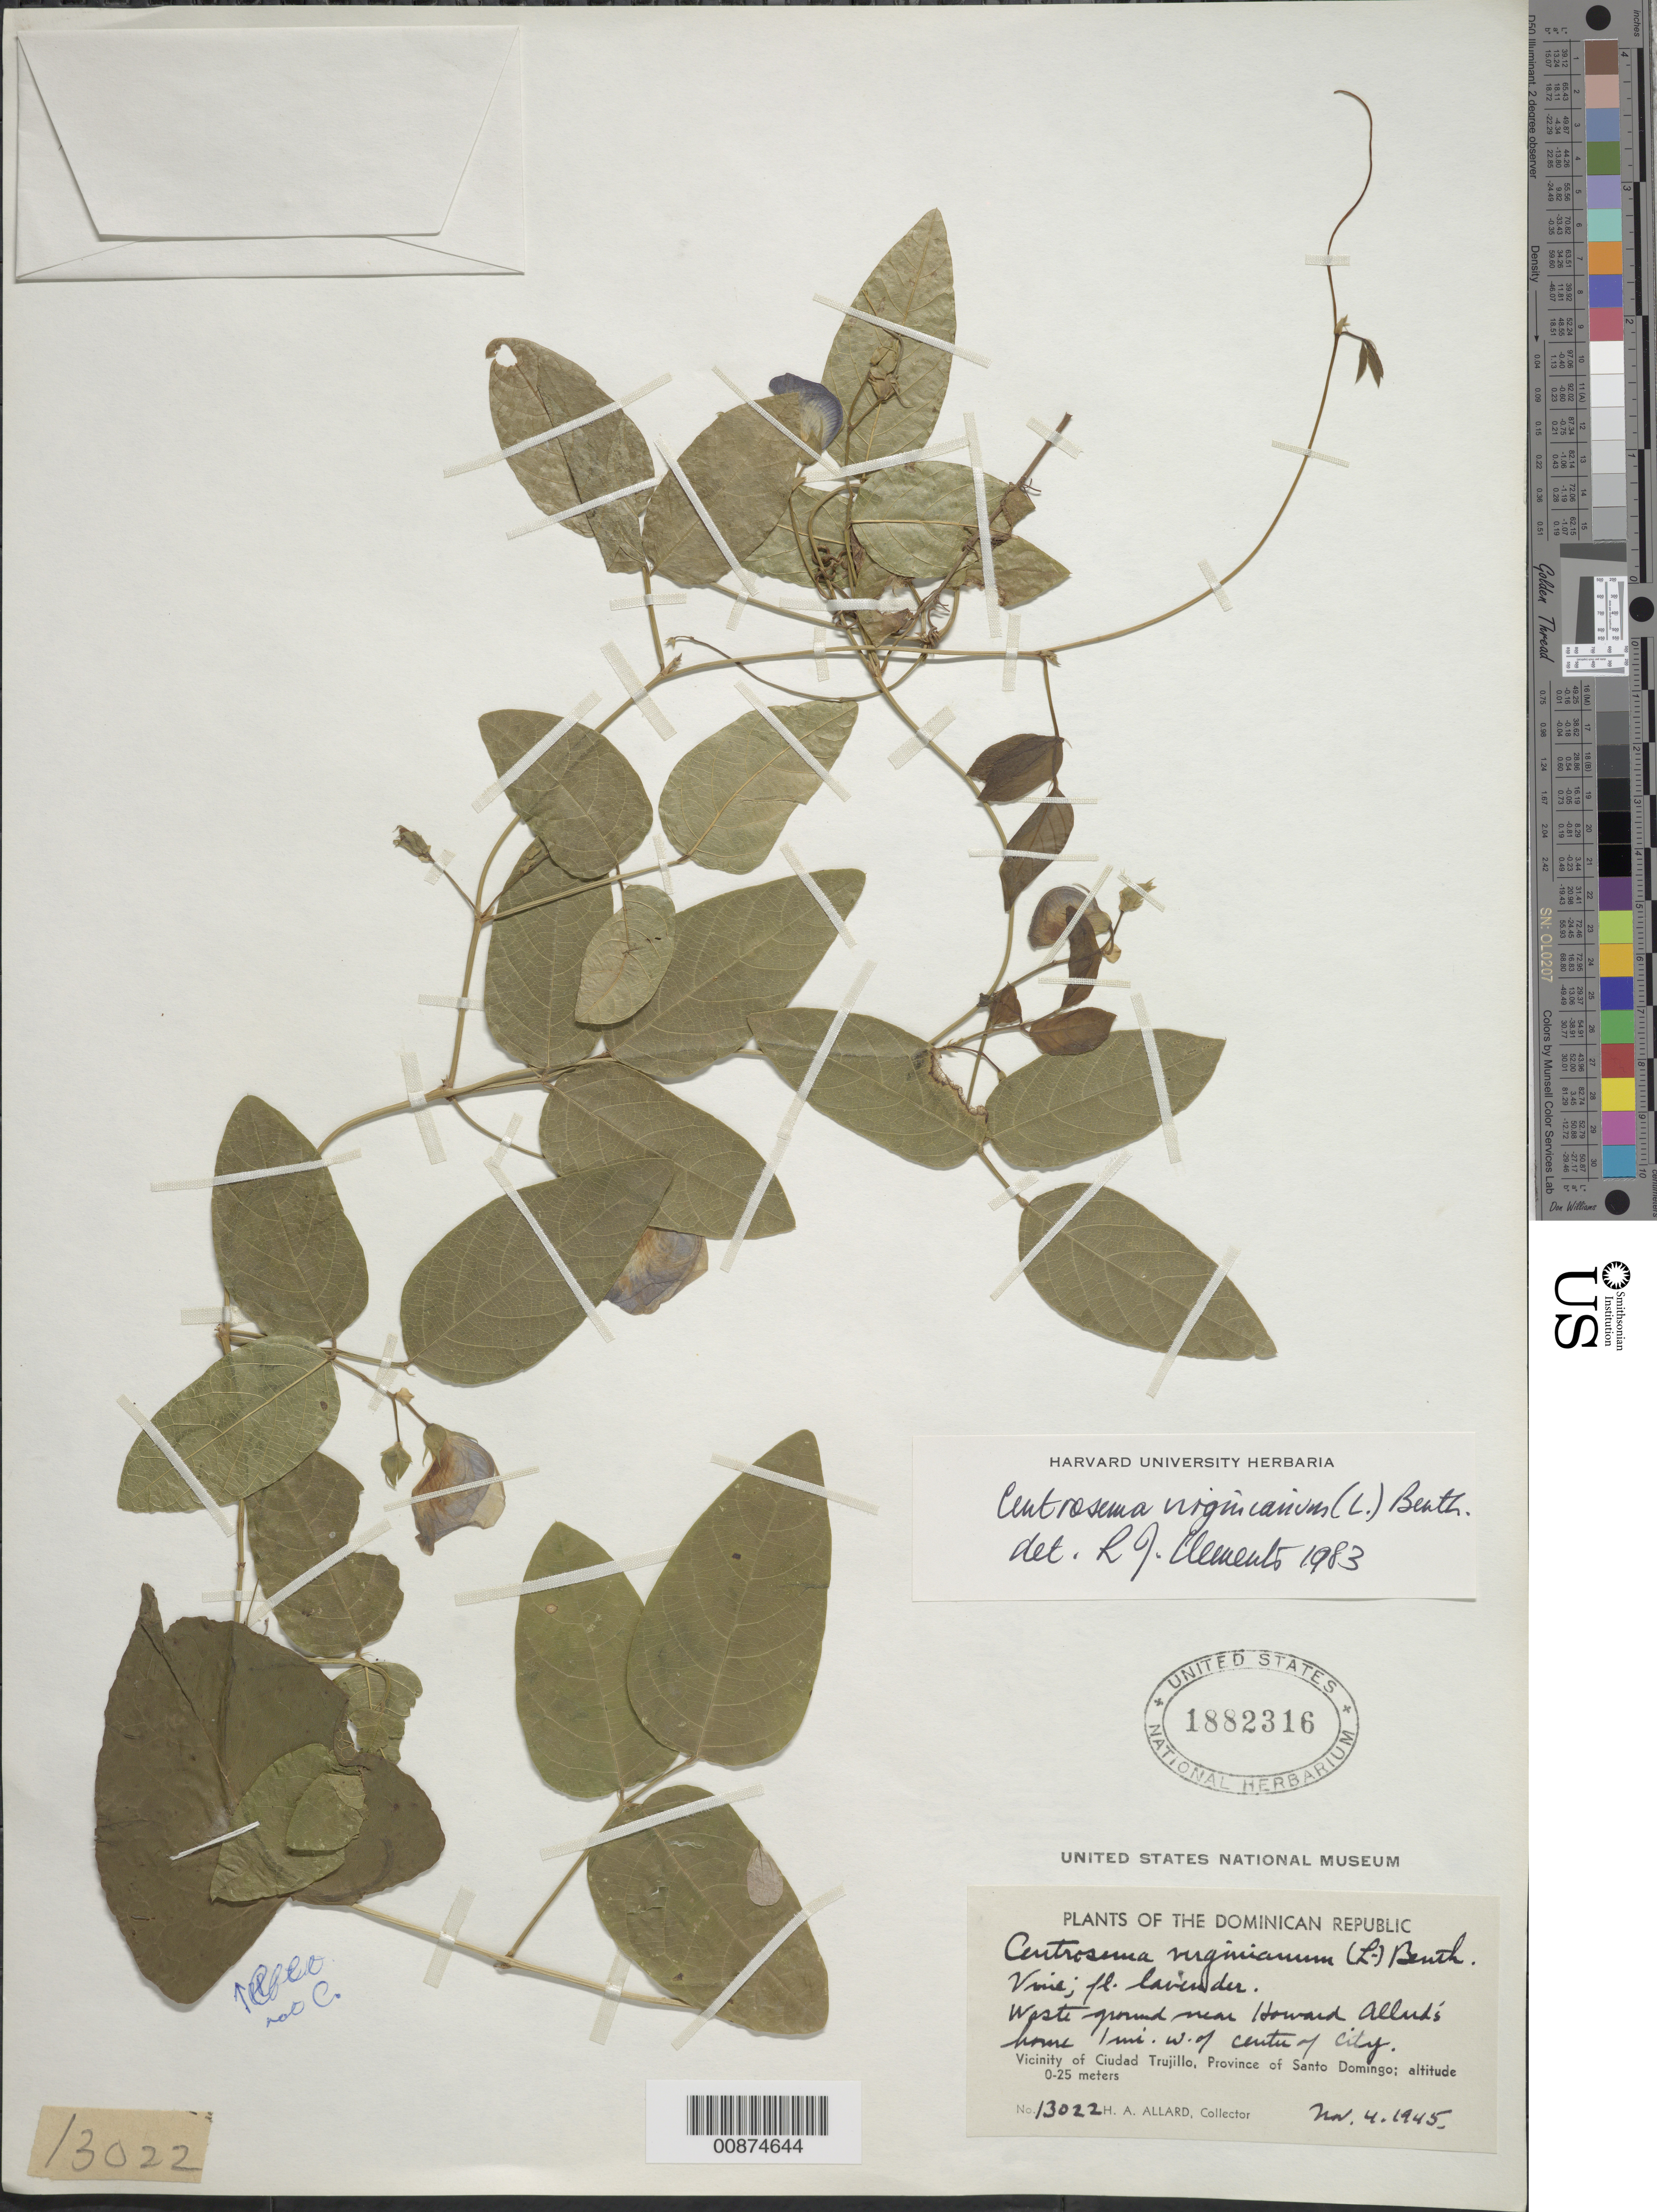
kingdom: Plantae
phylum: Tracheophyta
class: Magnoliopsida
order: Fabales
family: Fabaceae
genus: Centrosema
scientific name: Centrosema virginianum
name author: (L.) Benth.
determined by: Clements, R. J.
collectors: H. A. Allard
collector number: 13022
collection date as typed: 04 Nov 1945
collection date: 1945-11-04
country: Dominican Republic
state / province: Distrito Nacional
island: Hispaniola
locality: Vicinity of Ciudad Trujillo, Province of Santo Domingo (obsolete). Waste ground near Howard Allard's home, 1 mi. W of center of city.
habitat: Waste ground.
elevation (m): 0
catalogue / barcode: US 1882316